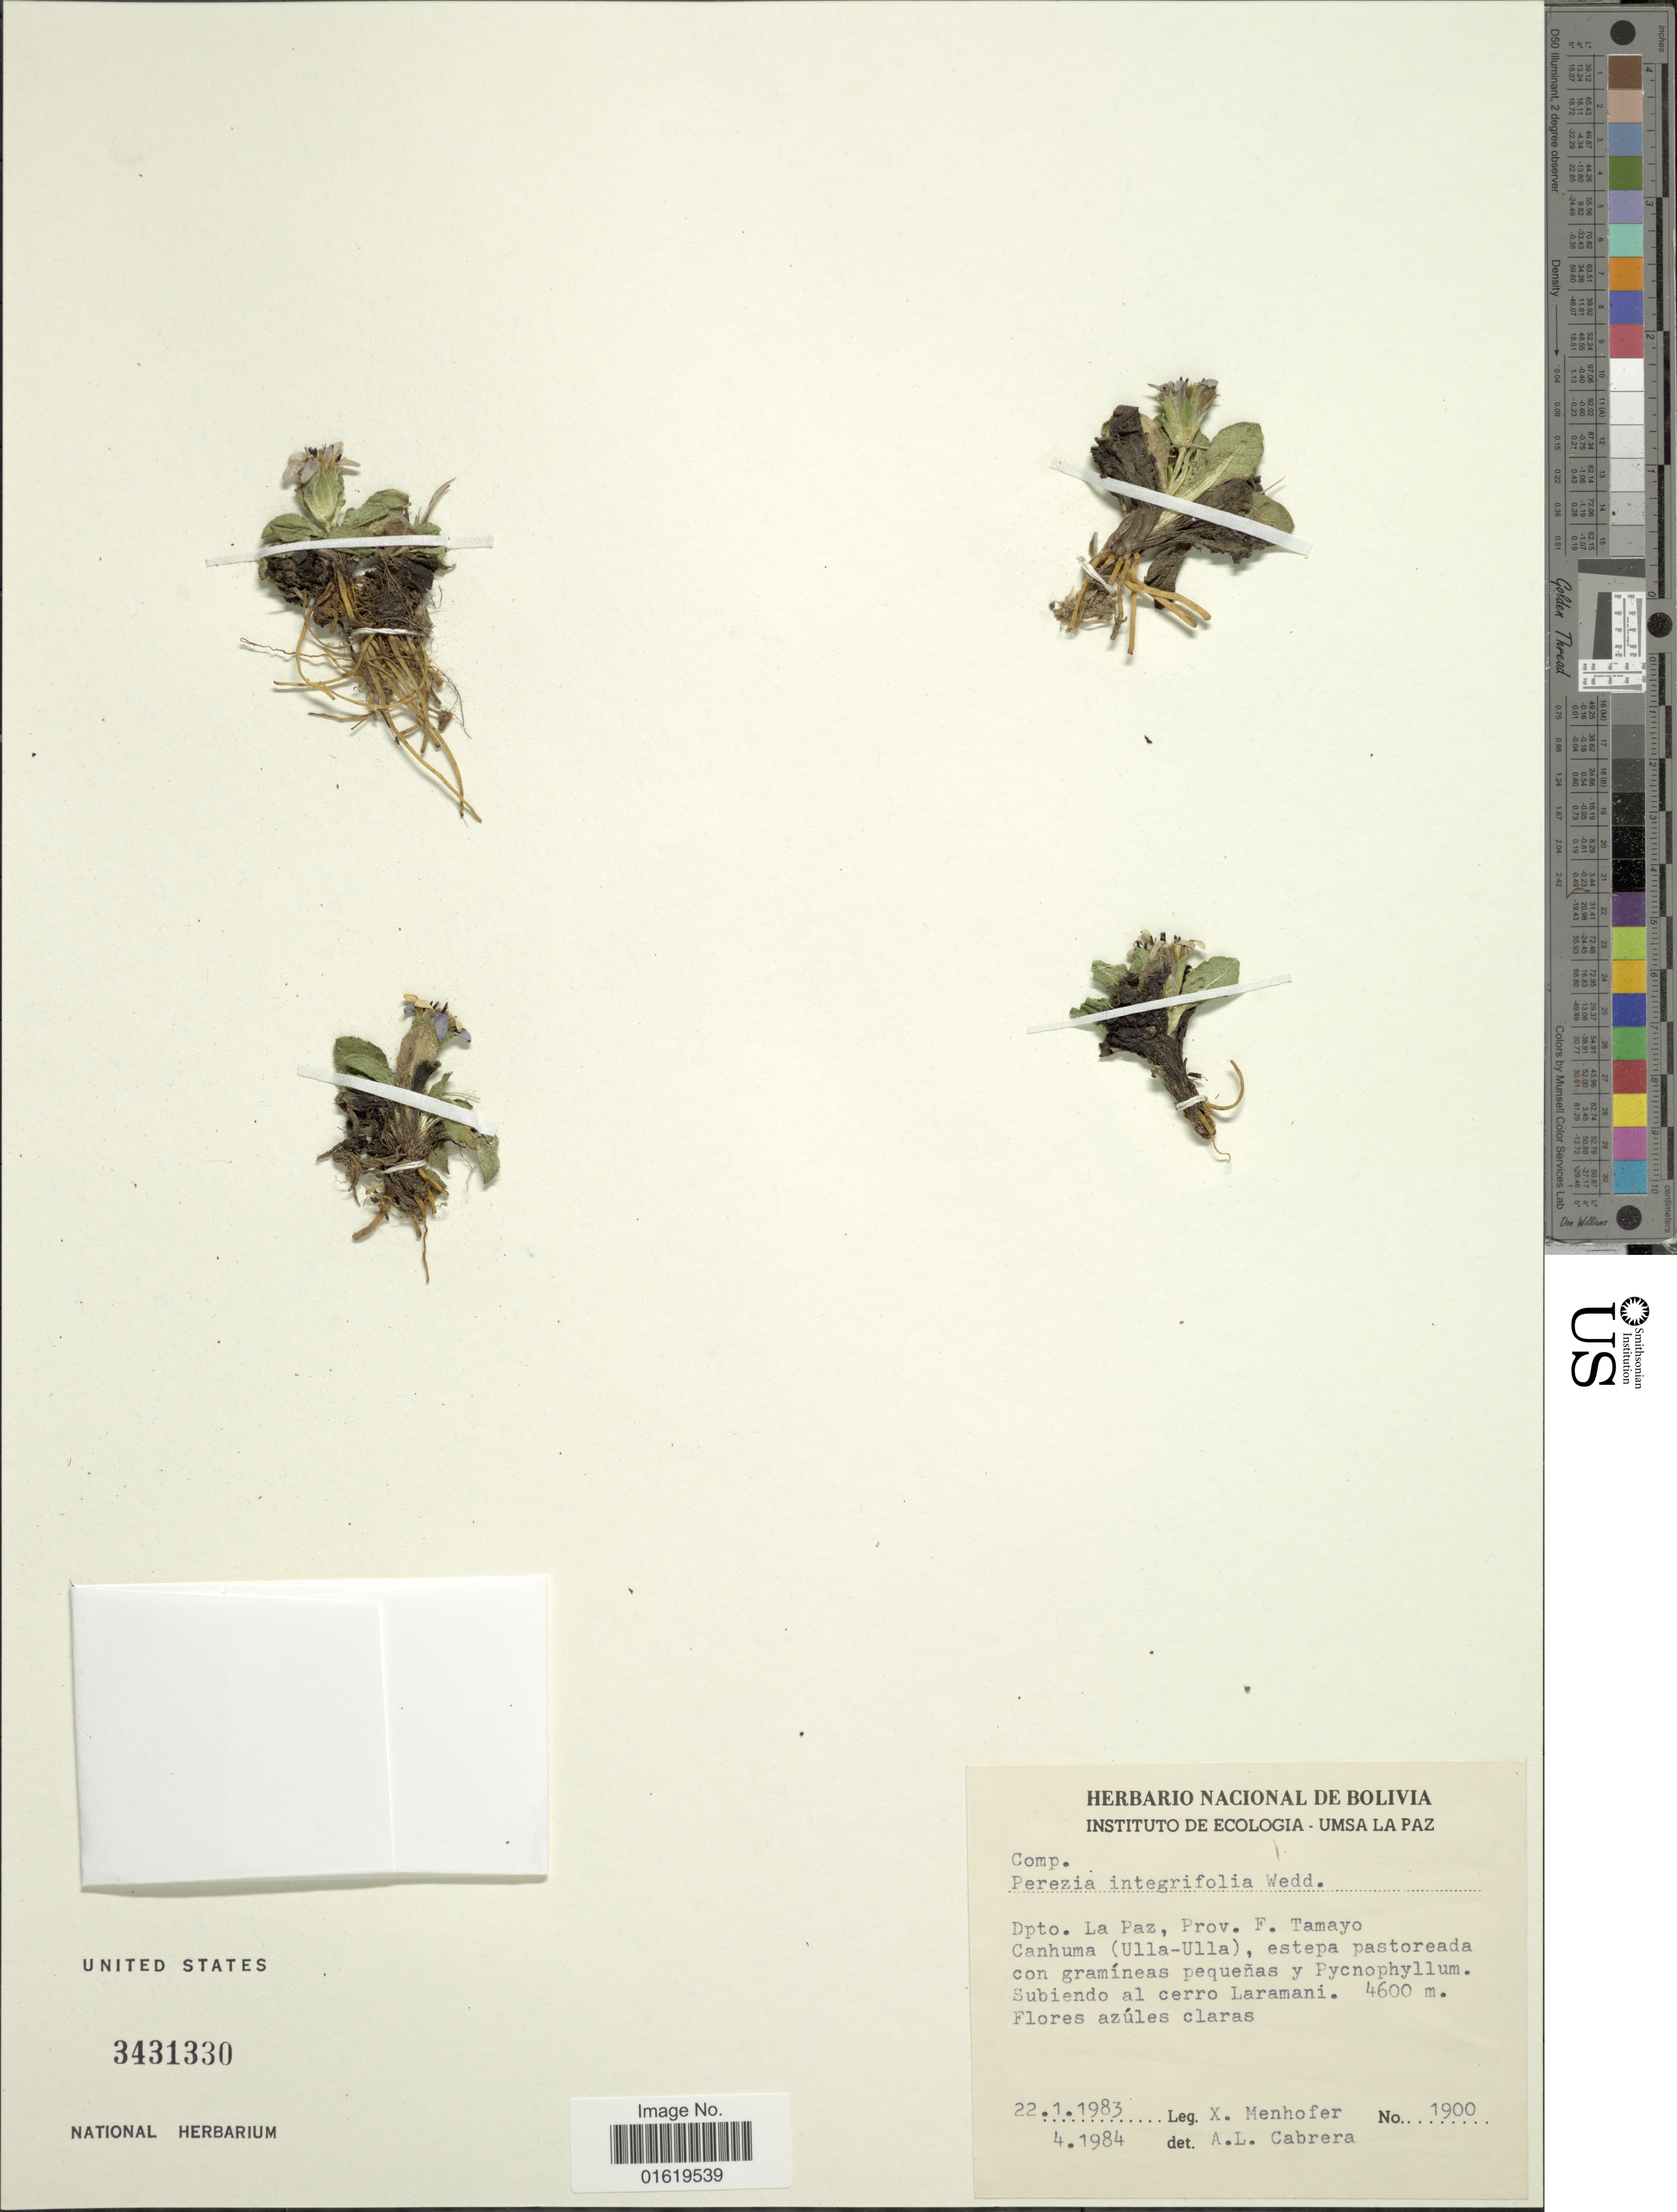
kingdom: Plantae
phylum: Tracheophyta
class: Magnoliopsida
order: Asterales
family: Asteraceae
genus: Perezia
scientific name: Perezia integrifolia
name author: Wedd.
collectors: X. Menhofer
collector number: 1900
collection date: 1983-01-22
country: Bolivia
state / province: La Paz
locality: Dpto. La Paz, Prov. Tamaya. Canhuma (Ulla-Ulla), estepa pastoreada con gramíneas pequeñas y Pycnophyllum. Subiendo al cerro Laramani.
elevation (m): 4600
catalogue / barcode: US 3431330